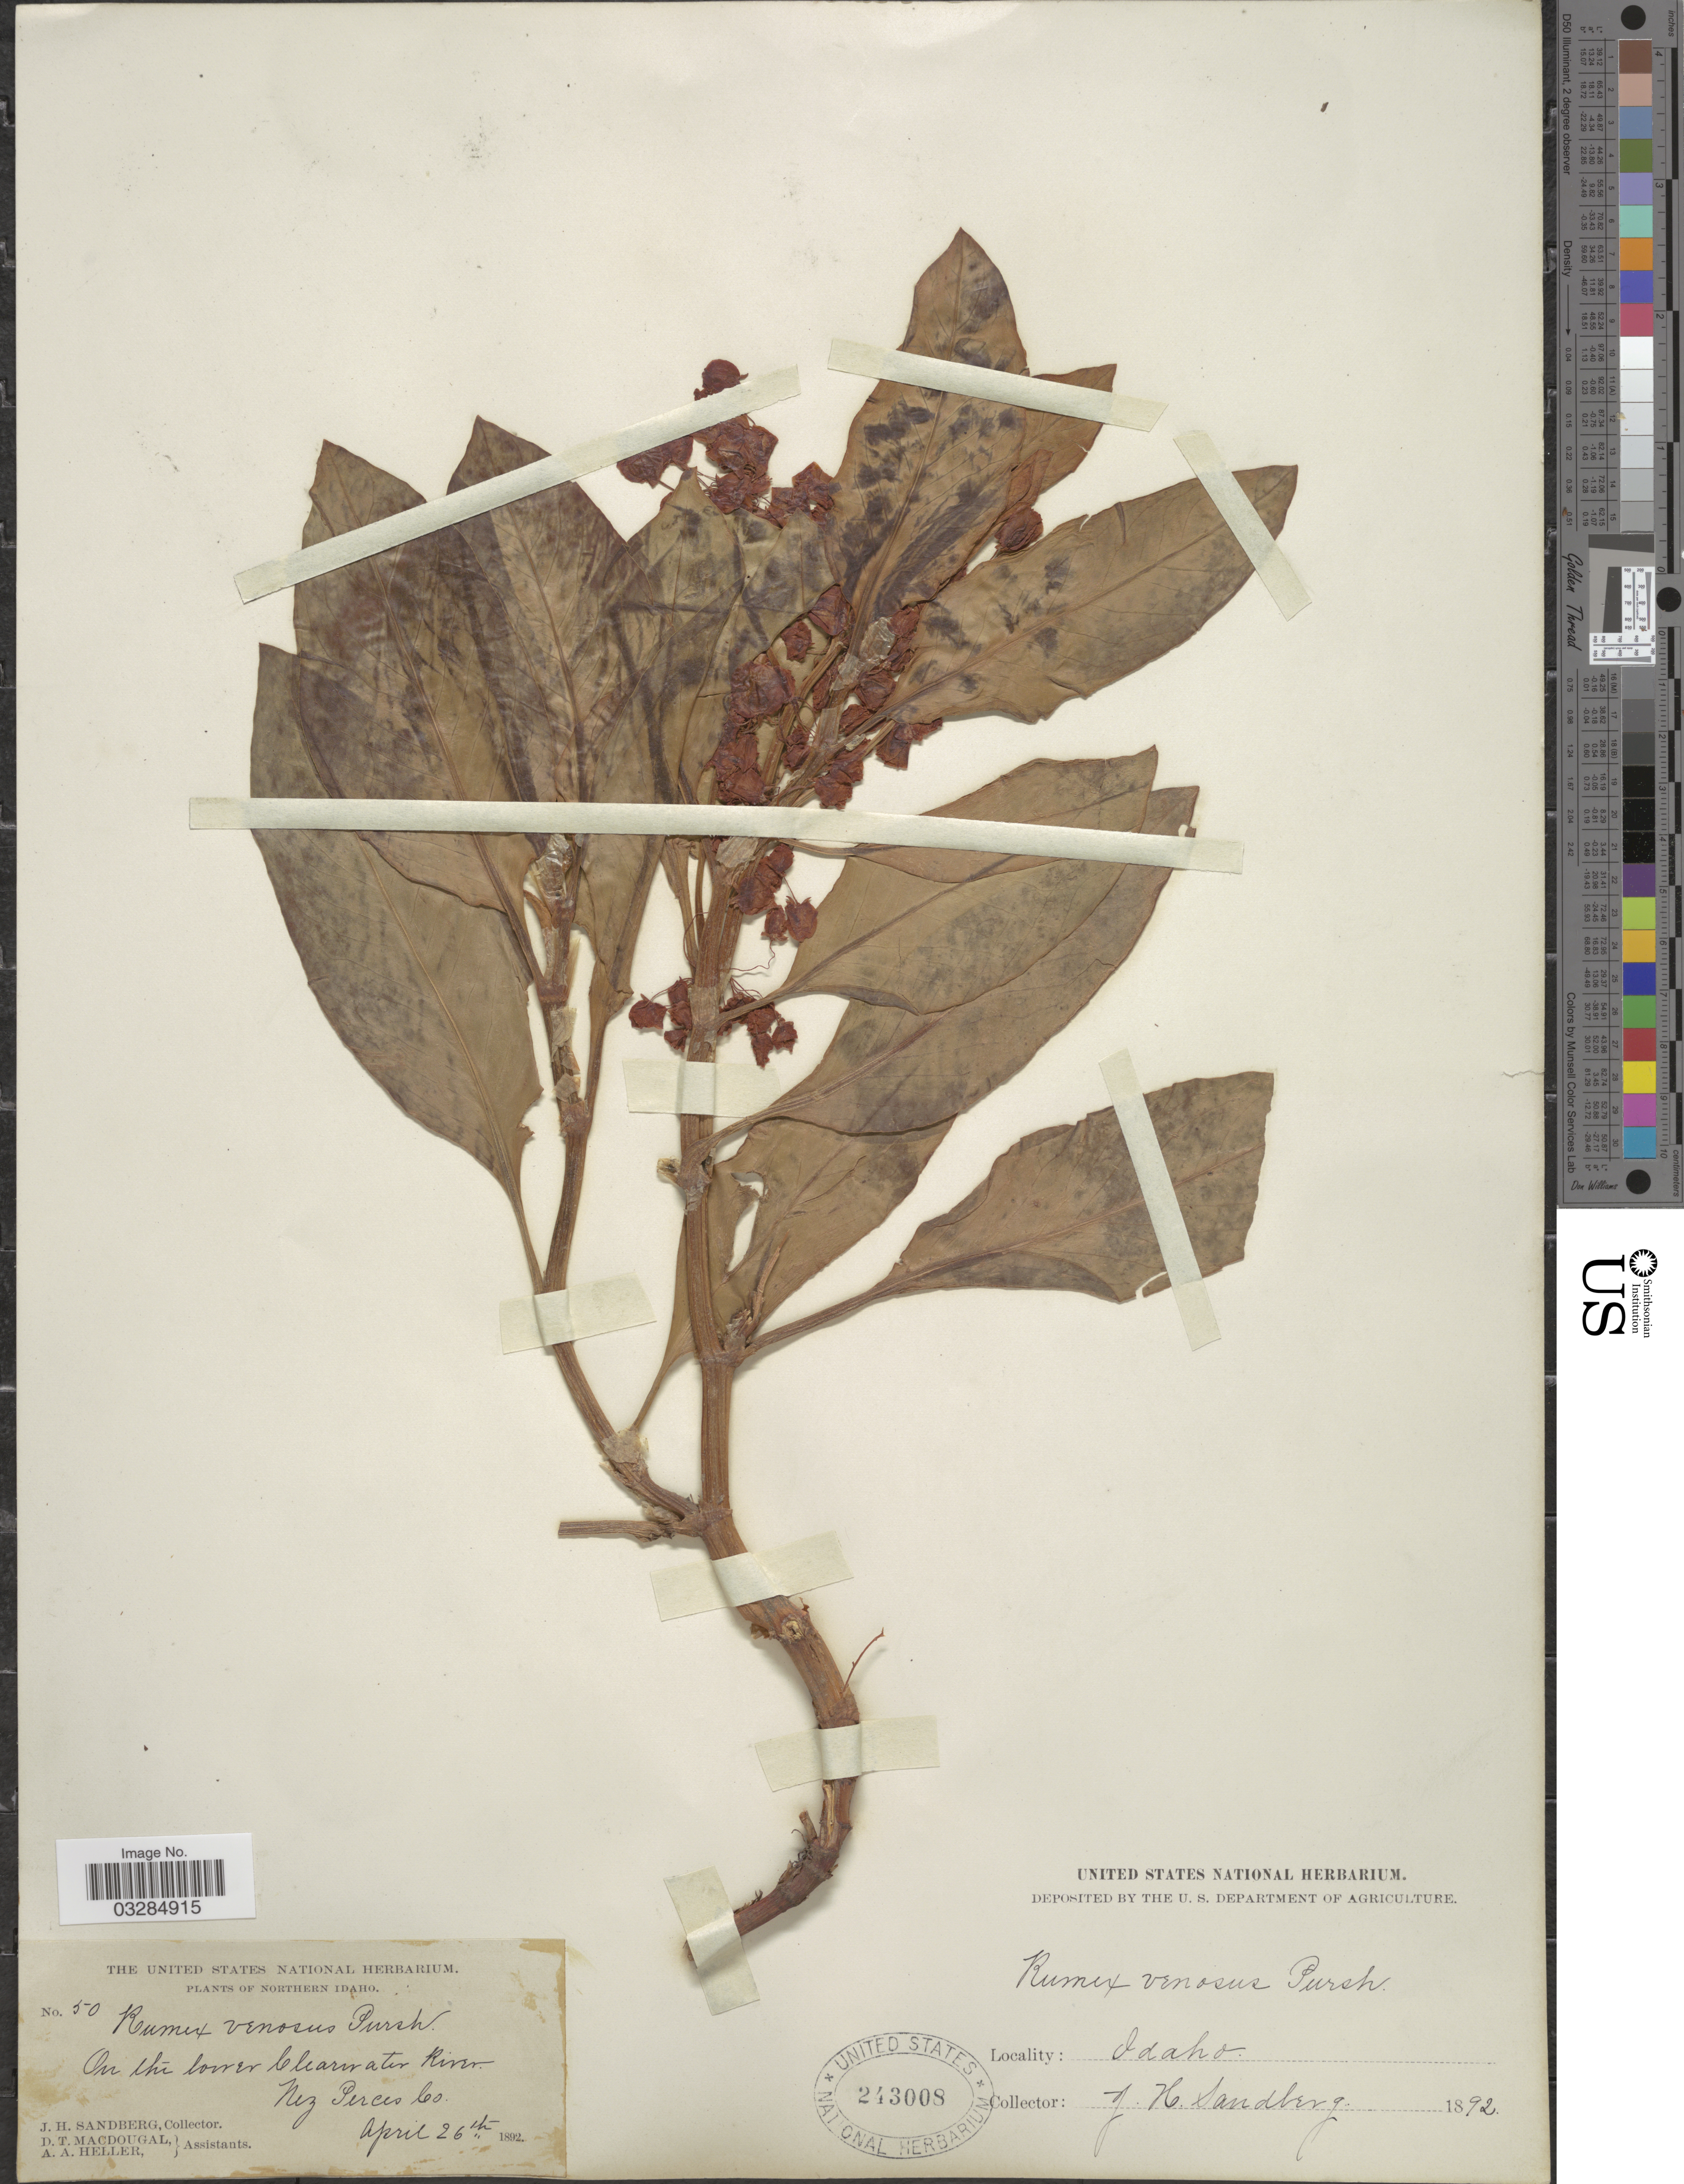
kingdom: Plantae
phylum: Tracheophyta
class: Magnoliopsida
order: Caryophyllales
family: Polygonaceae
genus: Rumex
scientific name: Rumex venosus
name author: Pursh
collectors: J. H. Sandberg, D. T. MacDougal & A. A. Heller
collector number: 50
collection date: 1892-04-26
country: United States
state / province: Idaho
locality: Northern Idaho. On the lower Clearwater River. Nez Perces Co.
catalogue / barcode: US 243008